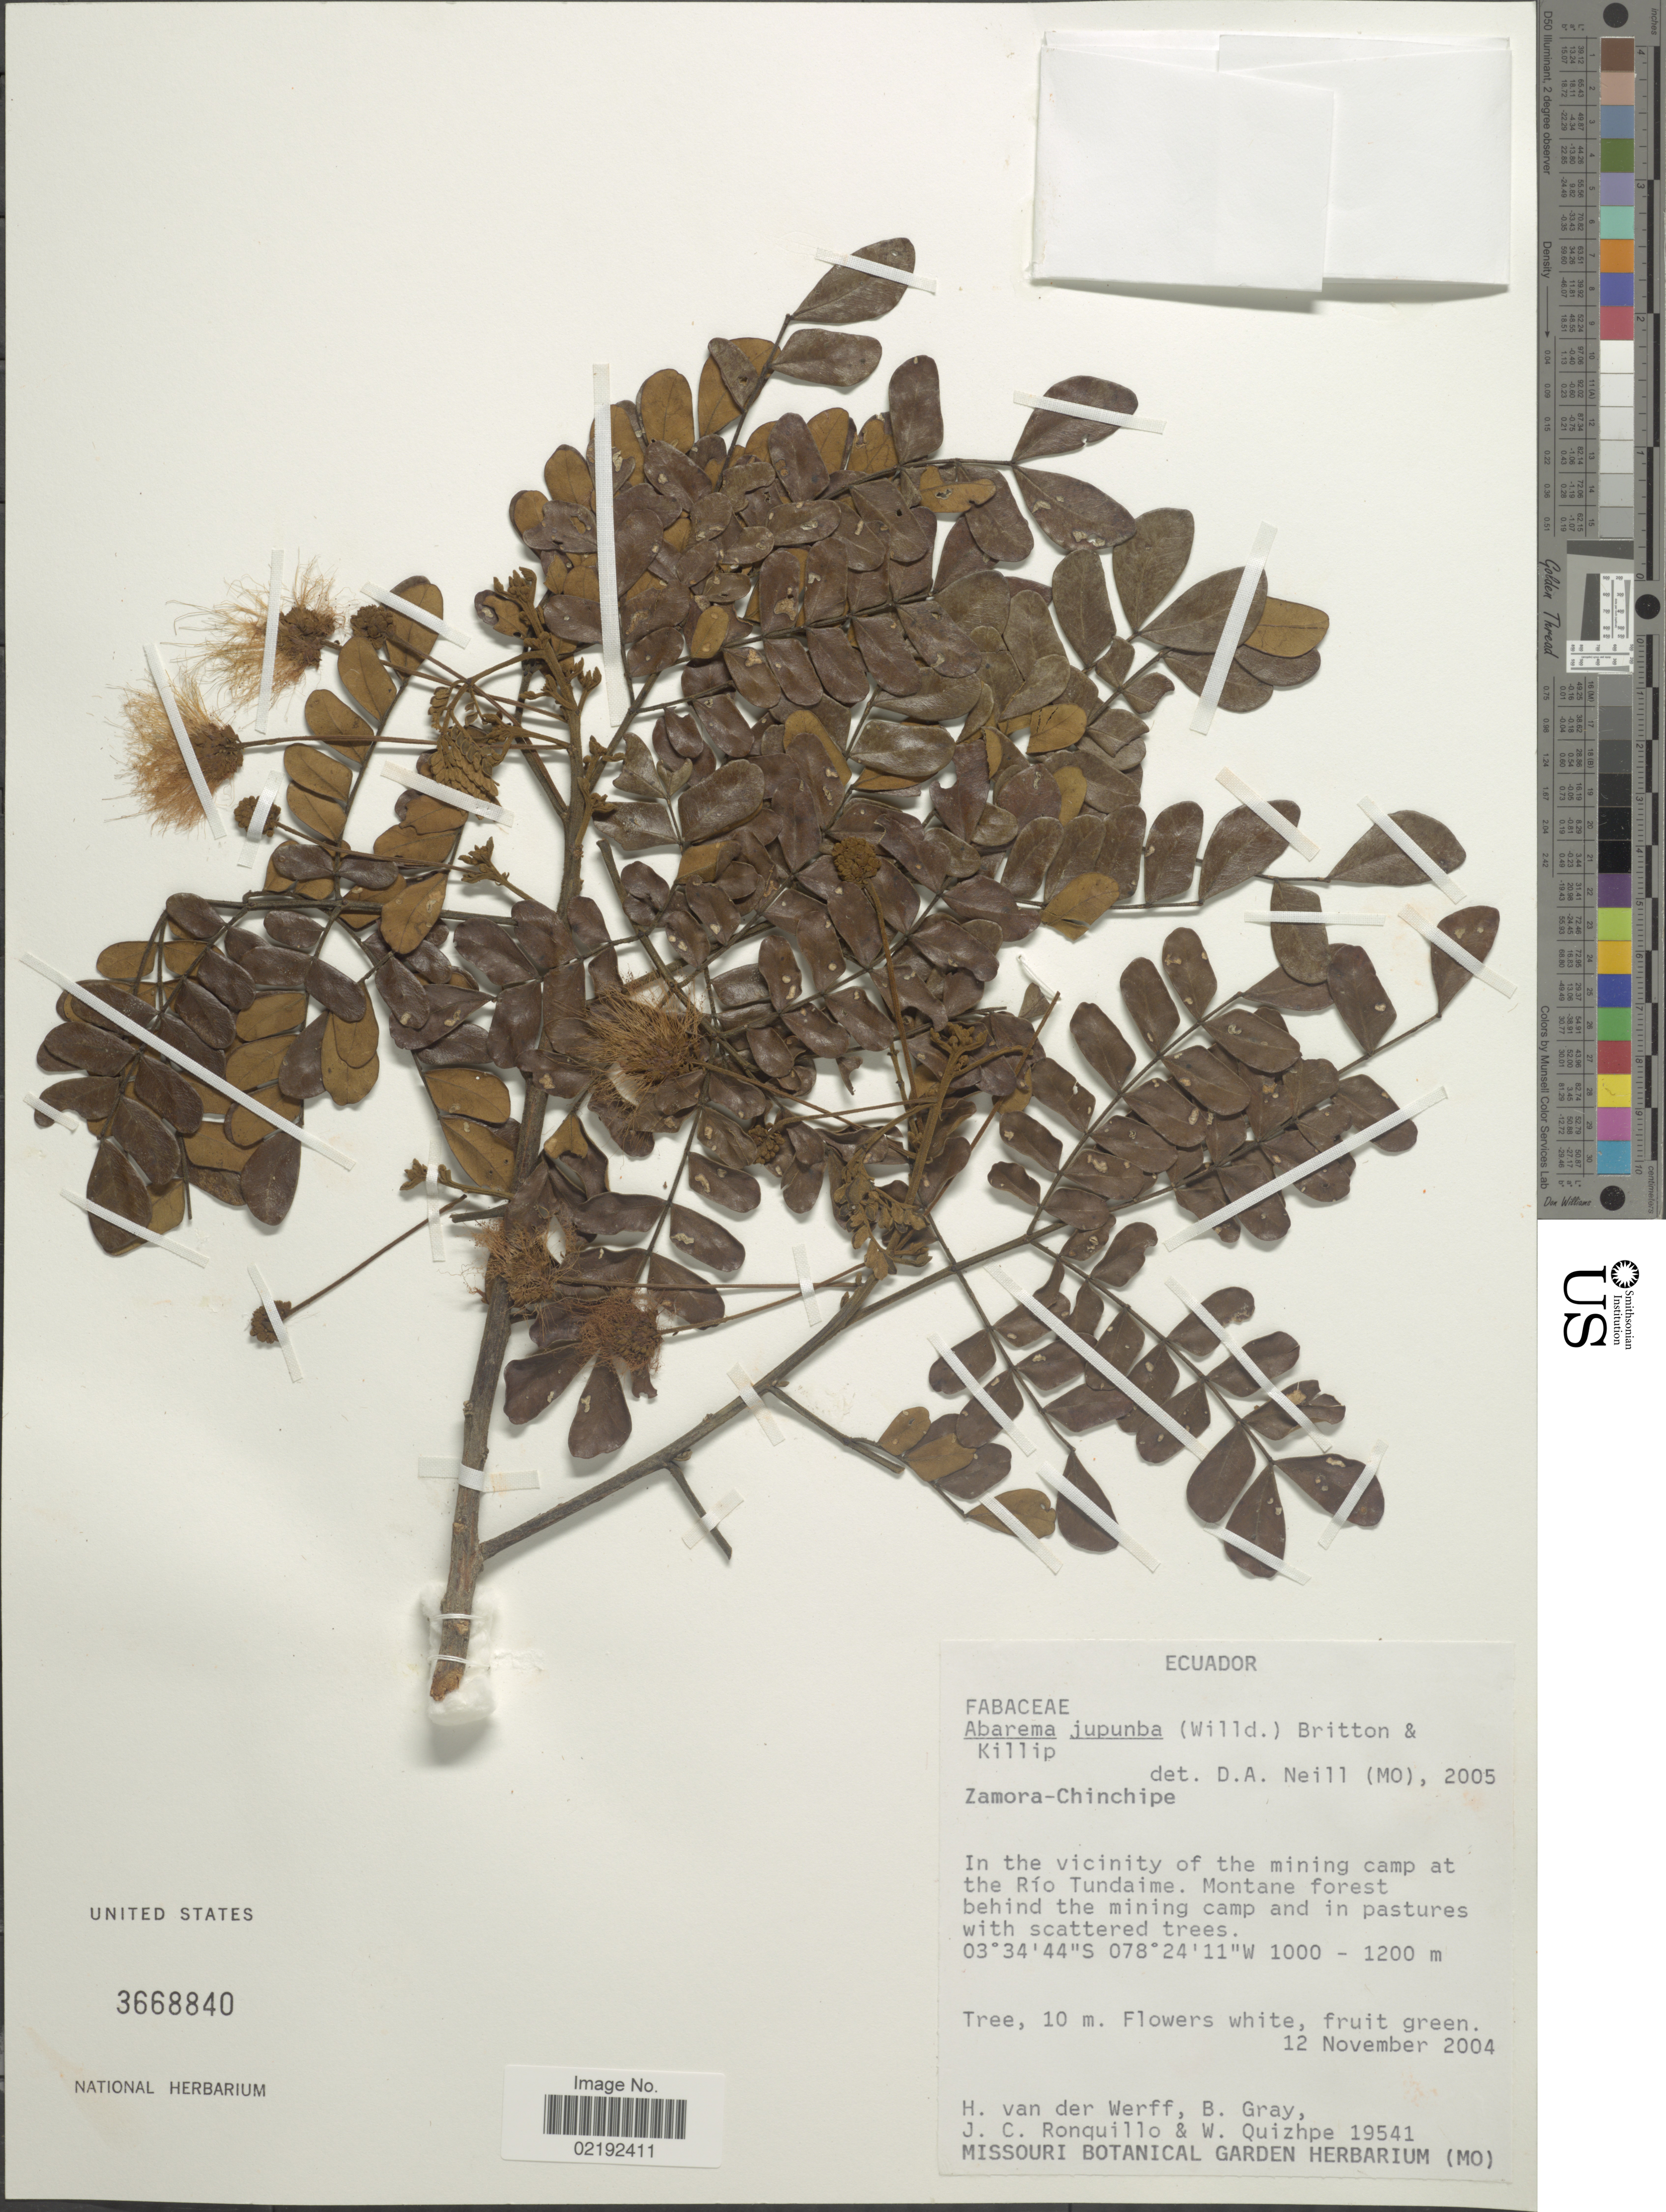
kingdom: Plantae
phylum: Tracheophyta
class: Magnoliopsida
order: Fabales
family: Fabaceae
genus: Abarema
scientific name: Abarema jupunba var. jupunba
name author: (Willd.) Britton & Killip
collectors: H. van der Werff, B. Gray, J. Ronquillo & W. Quizhpe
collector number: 19541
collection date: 2004-11-12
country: Ecuador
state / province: Zamora-Chinchipe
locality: In the Vicinity of the mining camp at the Rio Tundaime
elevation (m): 1000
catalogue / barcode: US 3668840